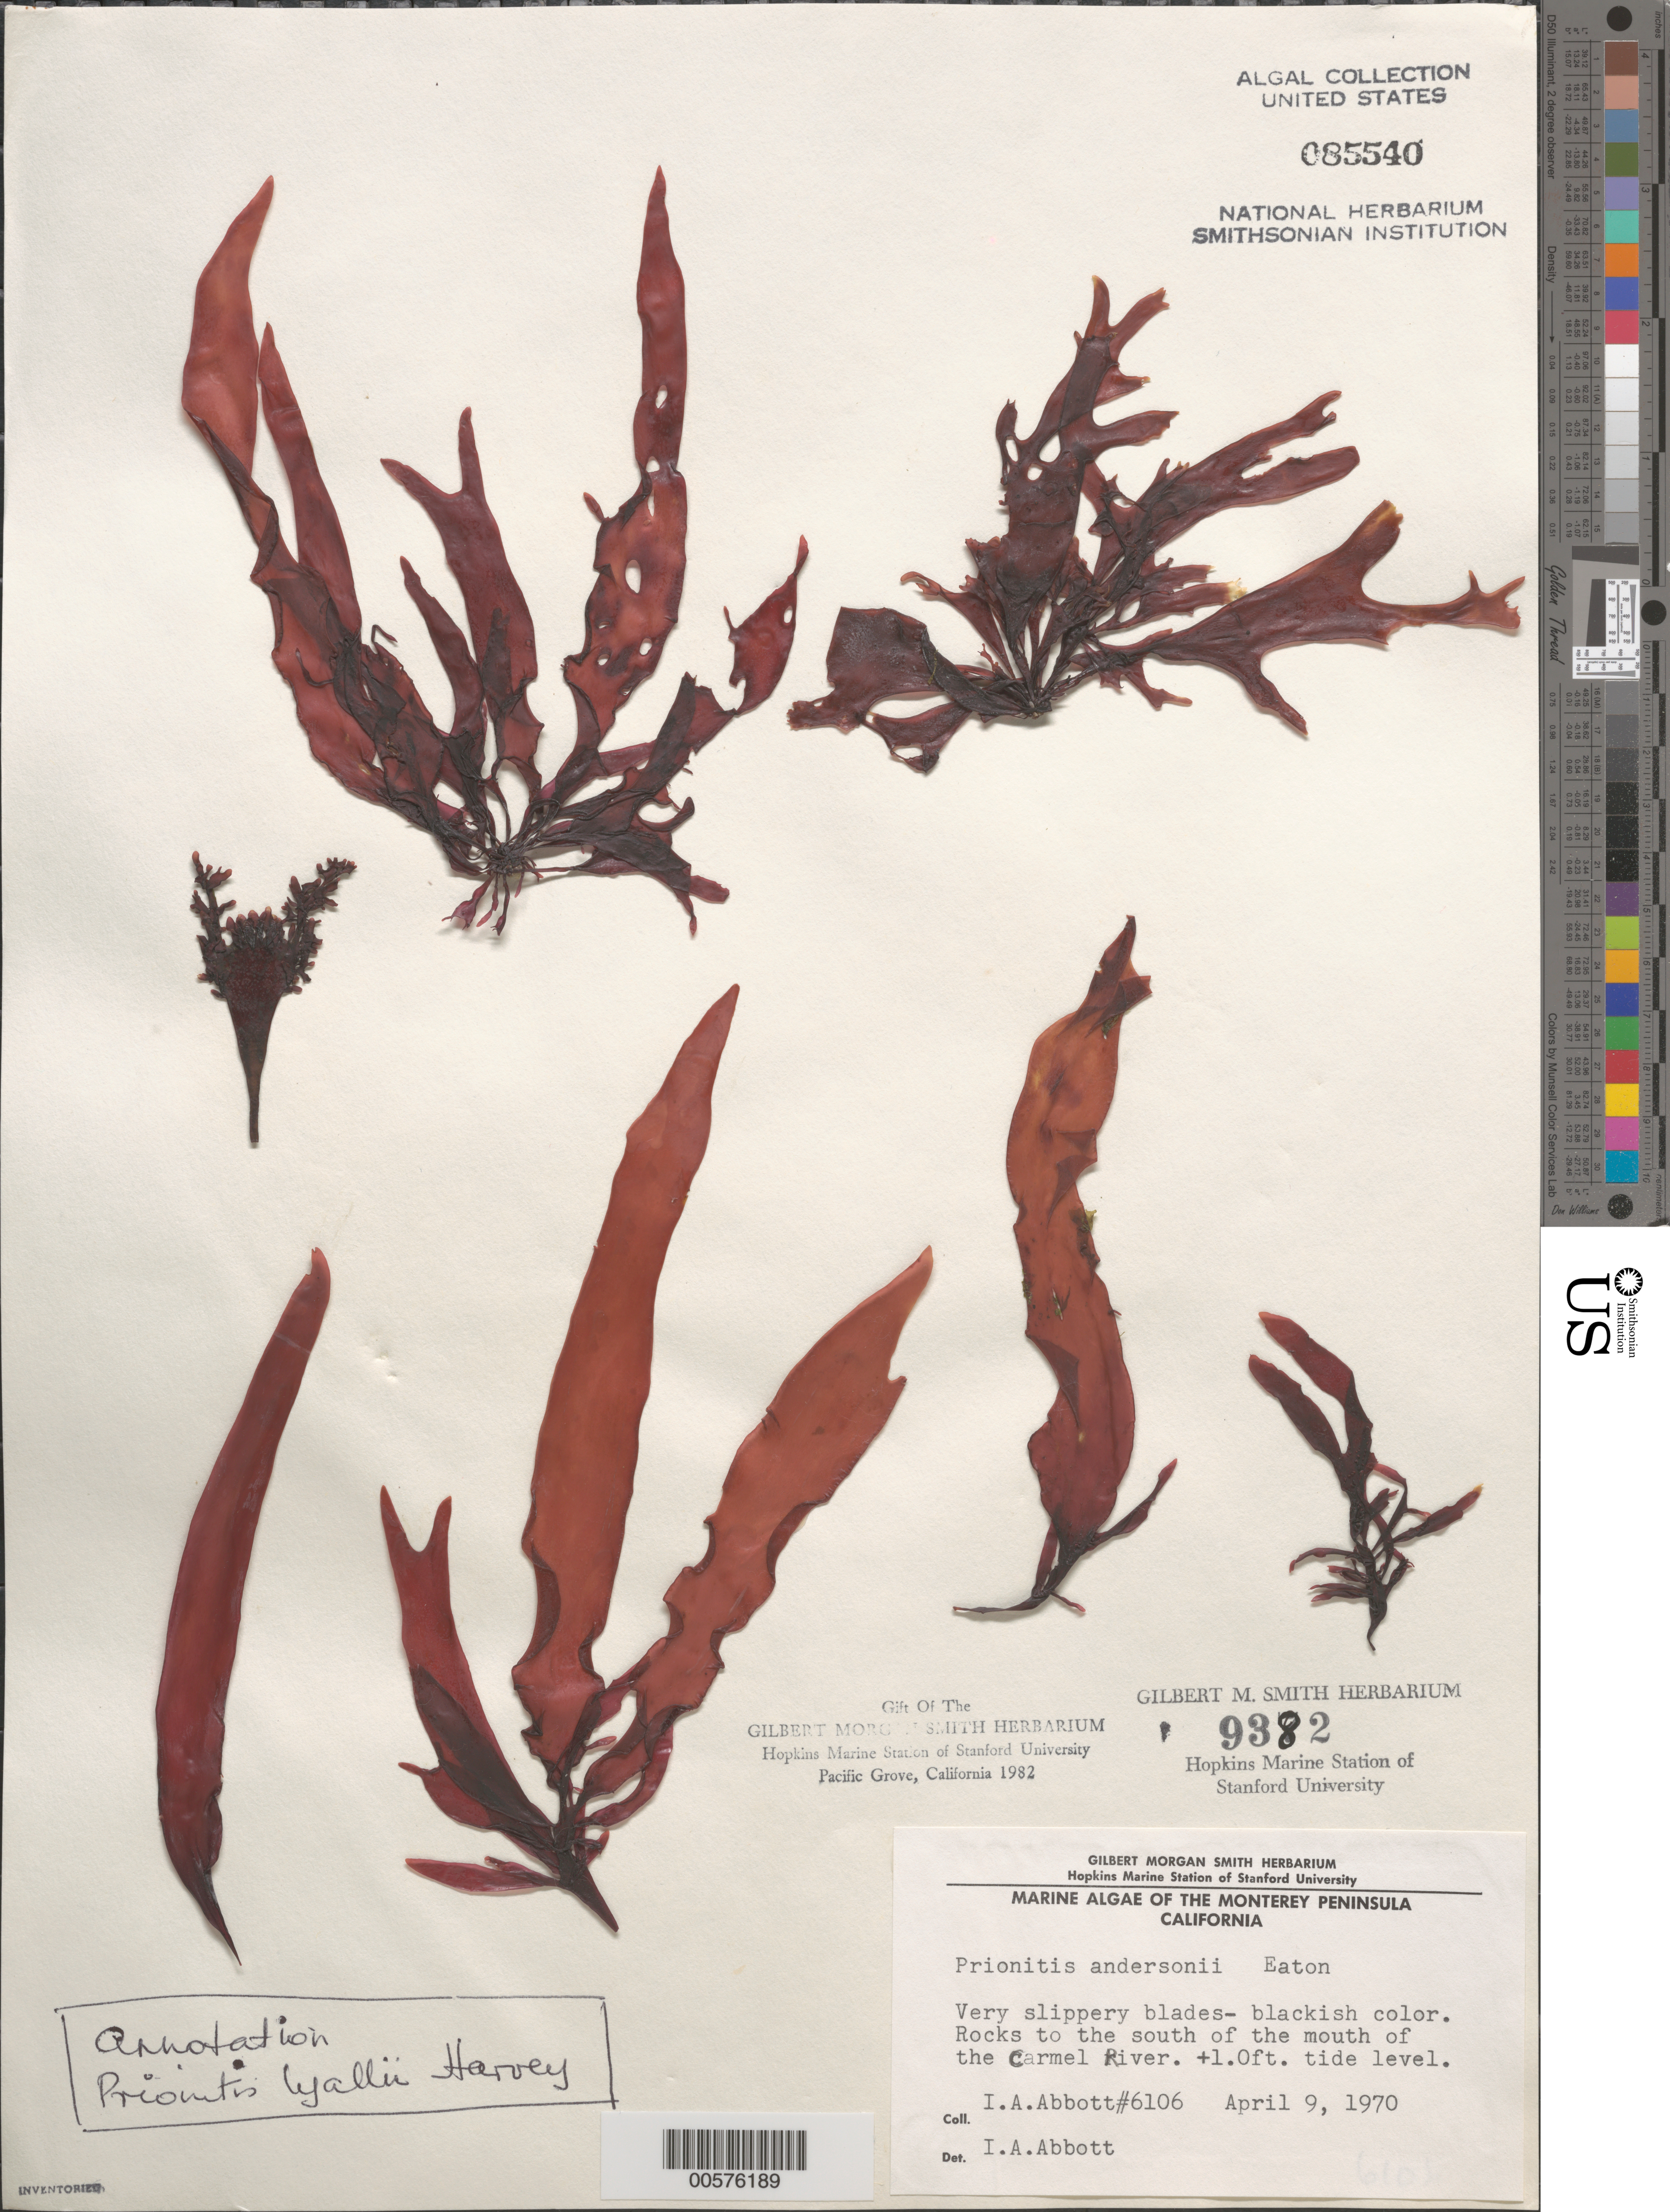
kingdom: Plantae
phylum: Rhodophyta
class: Florideophyceae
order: Cryptonemiales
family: Cryptonemiaceae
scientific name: Prionitis sternbergii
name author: (C. Agardh) J. Agardh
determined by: Algae name updating Project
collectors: I. A. Abbott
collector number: IAA 6106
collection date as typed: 09 Apr 1970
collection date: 1970-04-09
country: United States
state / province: California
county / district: Monterey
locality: South of Carmel River mouth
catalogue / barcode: US 85540